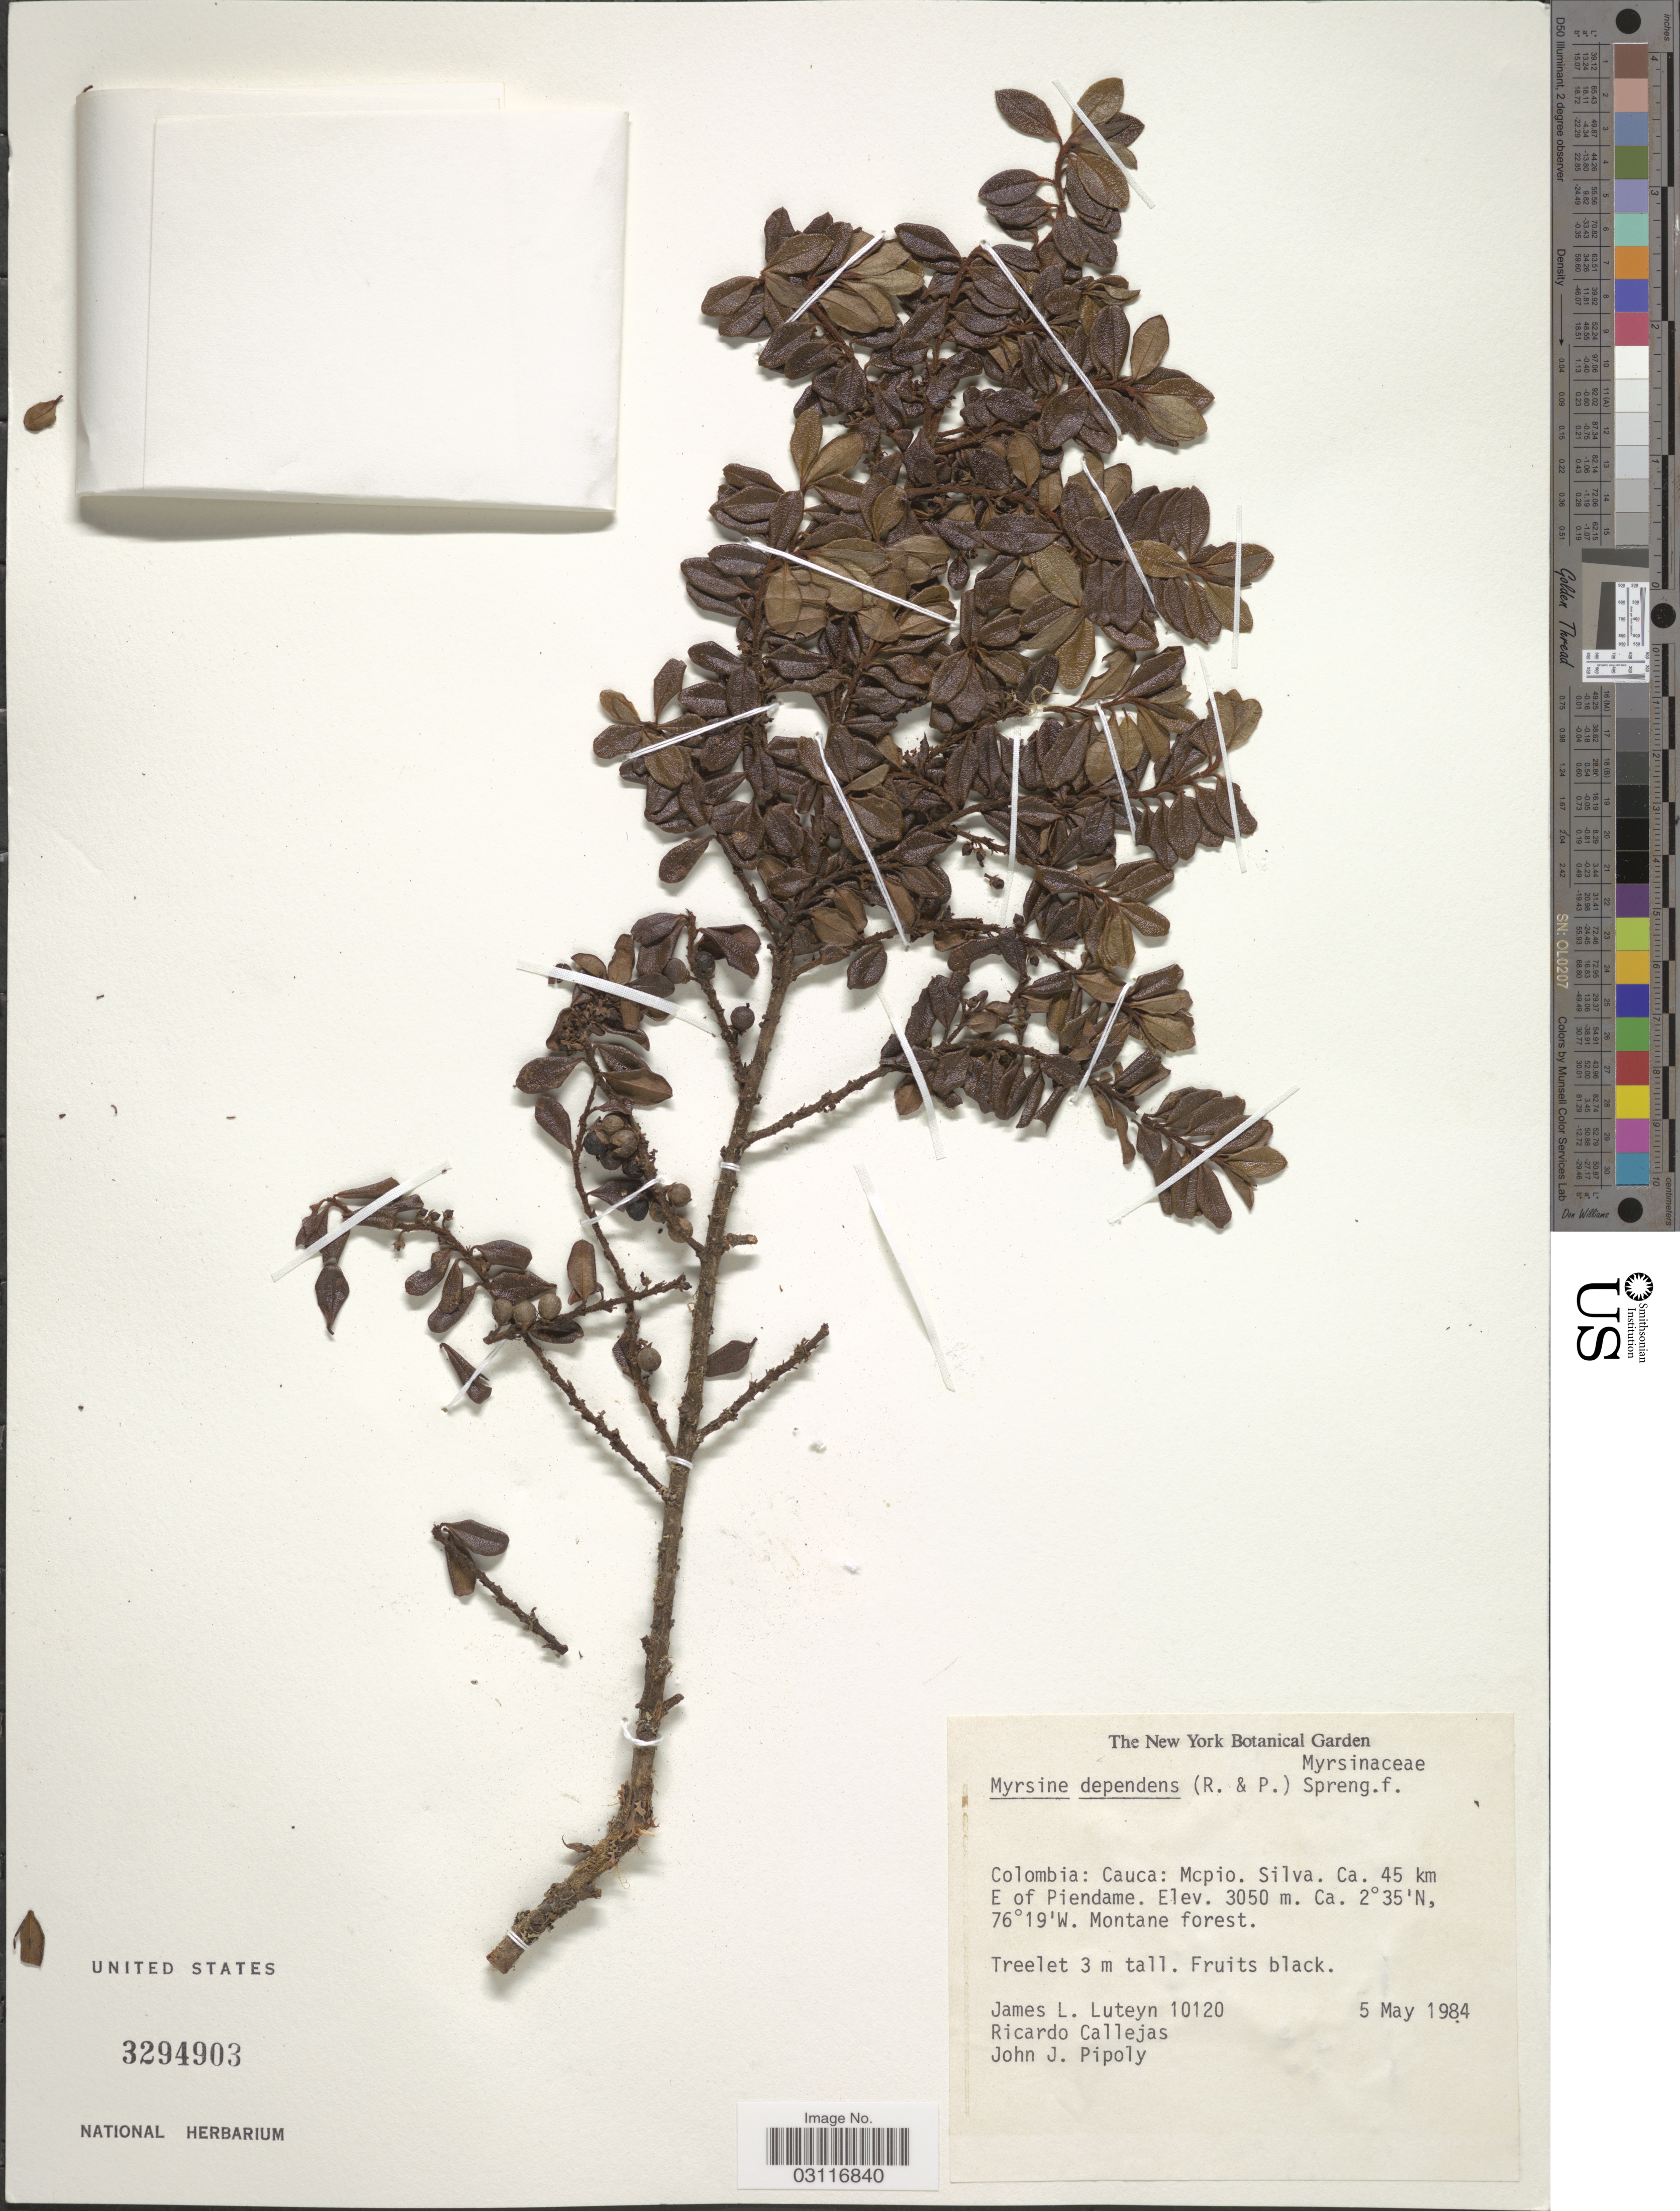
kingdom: Plantae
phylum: Tracheophyta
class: Magnoliopsida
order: Ericales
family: Primulaceae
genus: Myrsine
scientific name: Myrsine dependens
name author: (Ruiz & Pav.) Spreng.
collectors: J. Luteyn, R. Callejas & J. J. Pipoly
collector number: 10120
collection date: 1984-05-05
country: Colombia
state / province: Cauca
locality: Mcpio. Silva. Ca. 45 km E of Piendame.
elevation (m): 3050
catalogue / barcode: US 3294903